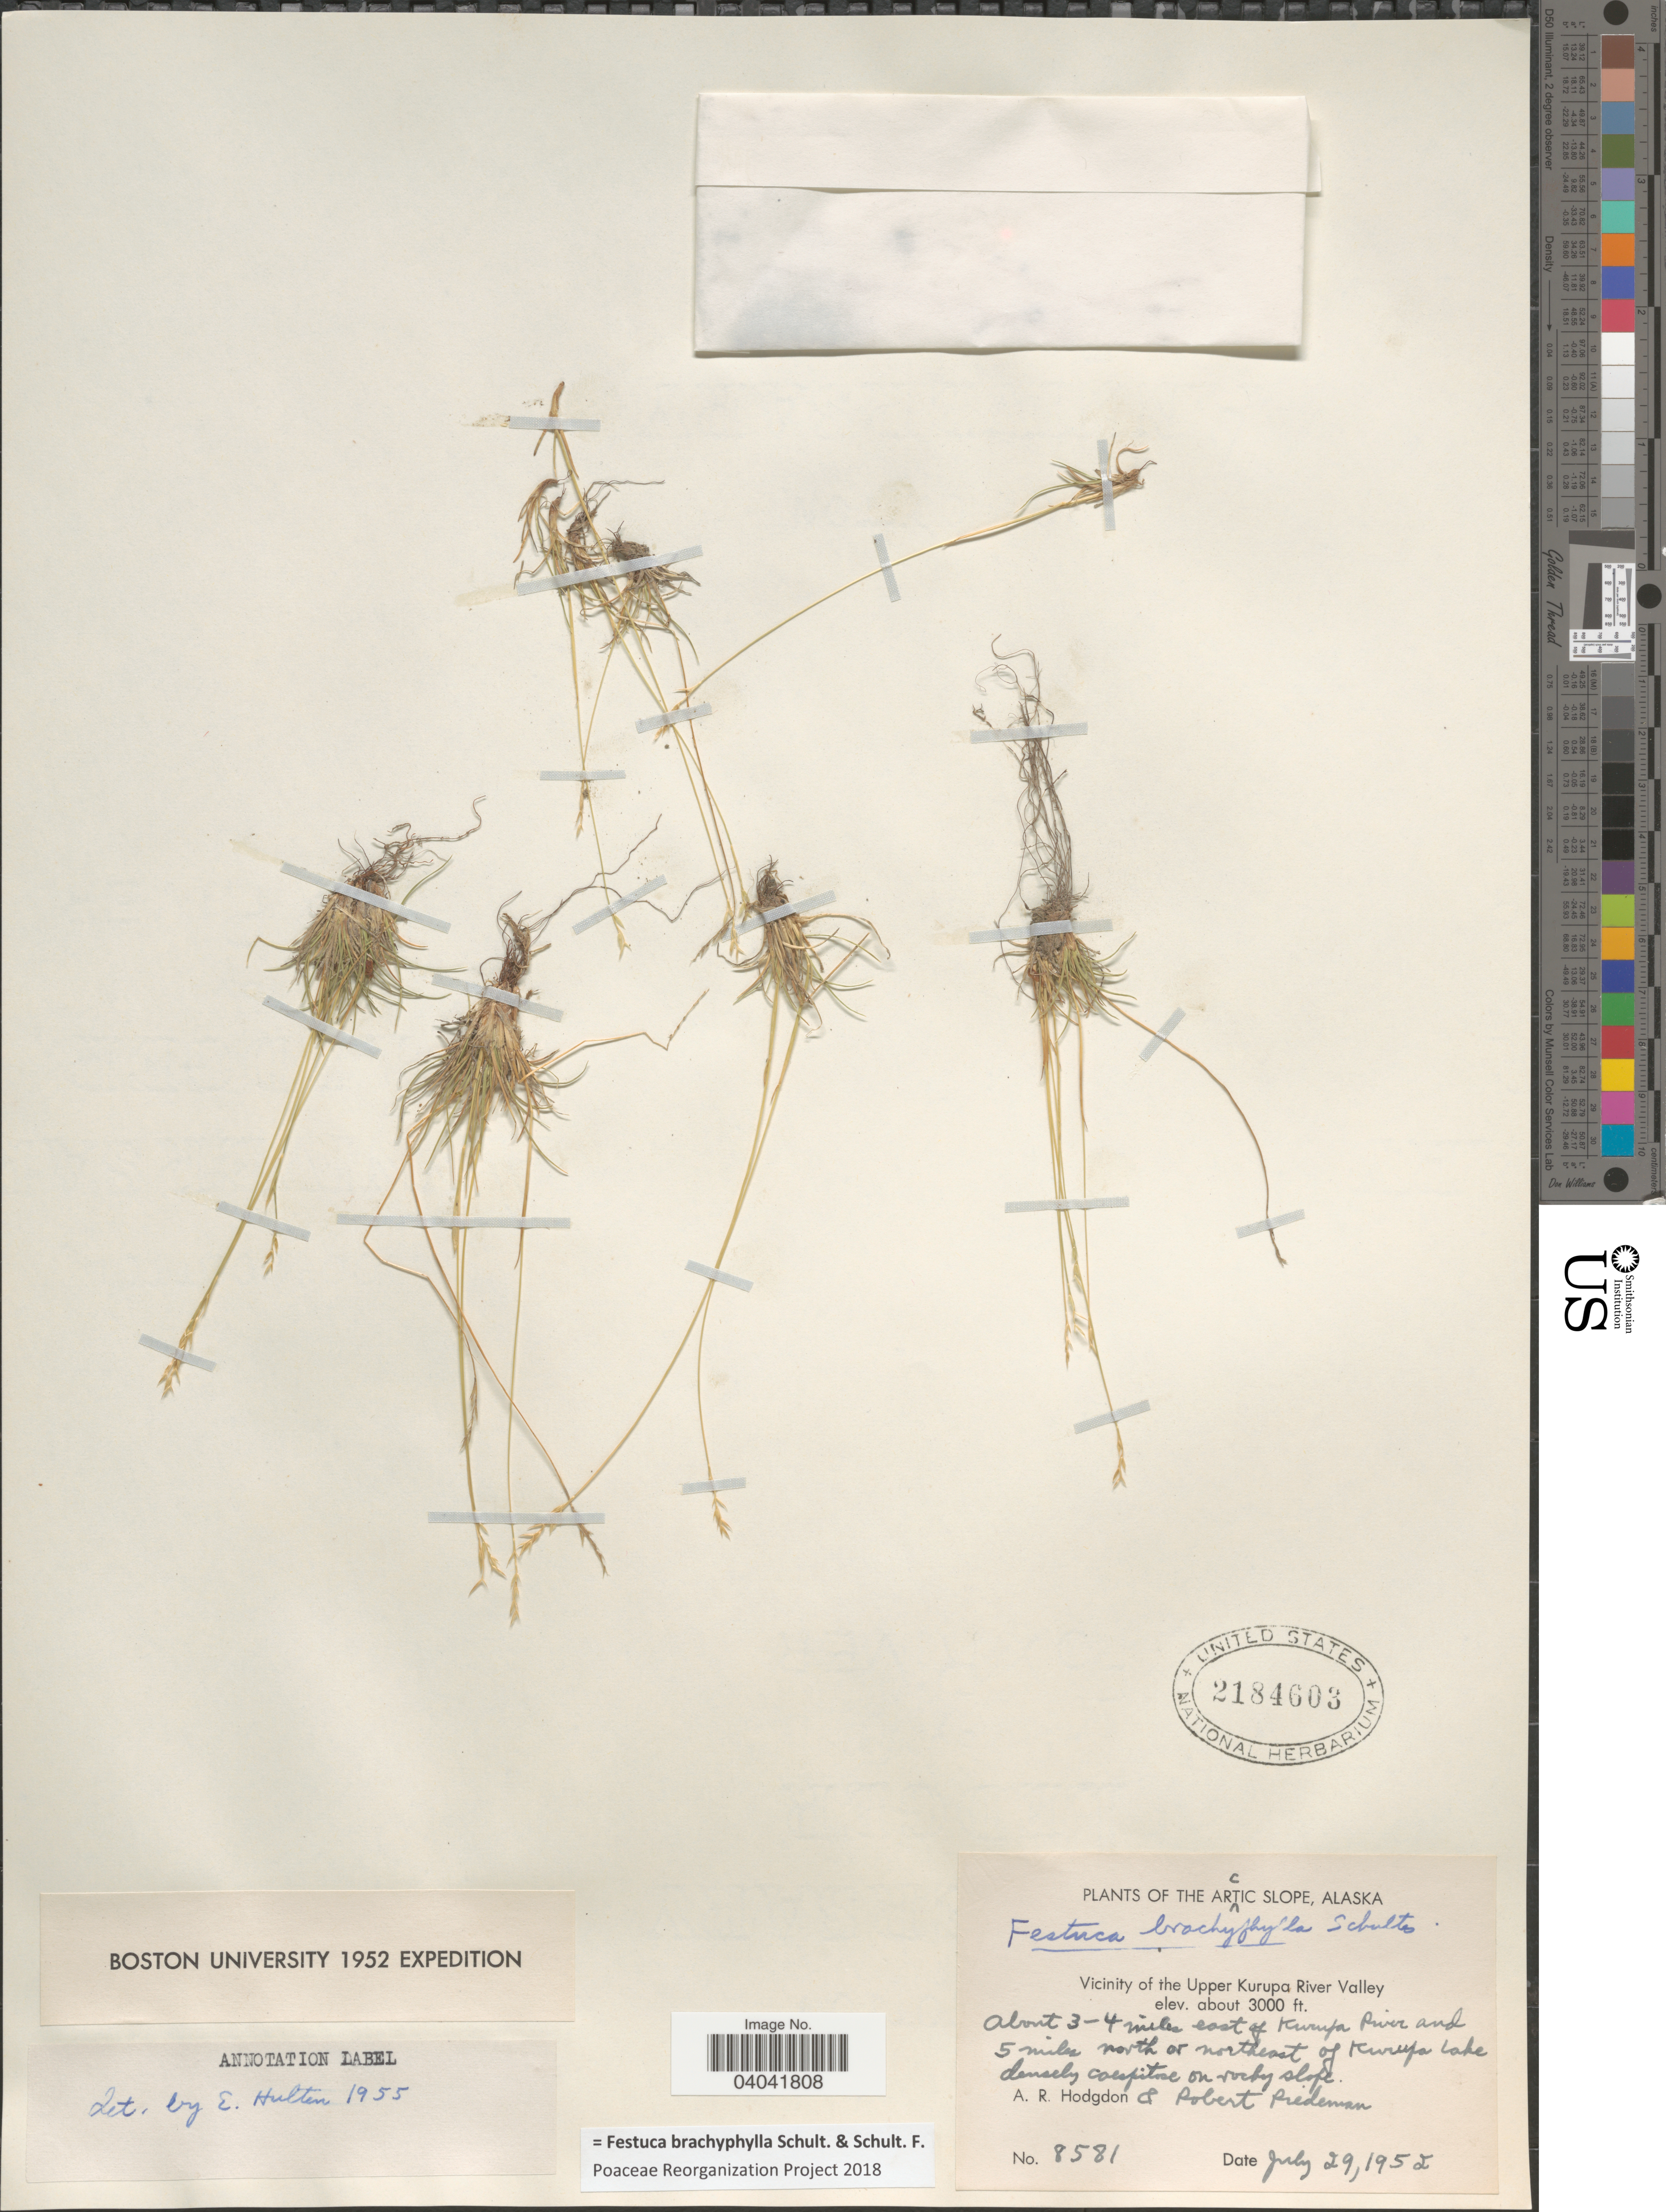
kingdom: Plantae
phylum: Tracheophyta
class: Liliopsida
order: Poales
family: Poaceae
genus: Festuca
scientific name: Festuca brachyphylla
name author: Schult. & Schult. f.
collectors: A. R. Hodgdon & R. Riedeman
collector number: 8581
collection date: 1952-07-29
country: United States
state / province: Alaska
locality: Arctic Slope. Vicinity of the Upper Kurupa River Valley. About 3-4 miles east of Kurupa River and 5 miles north or northeast of Kurupa Lake.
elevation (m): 914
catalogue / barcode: US 2184603